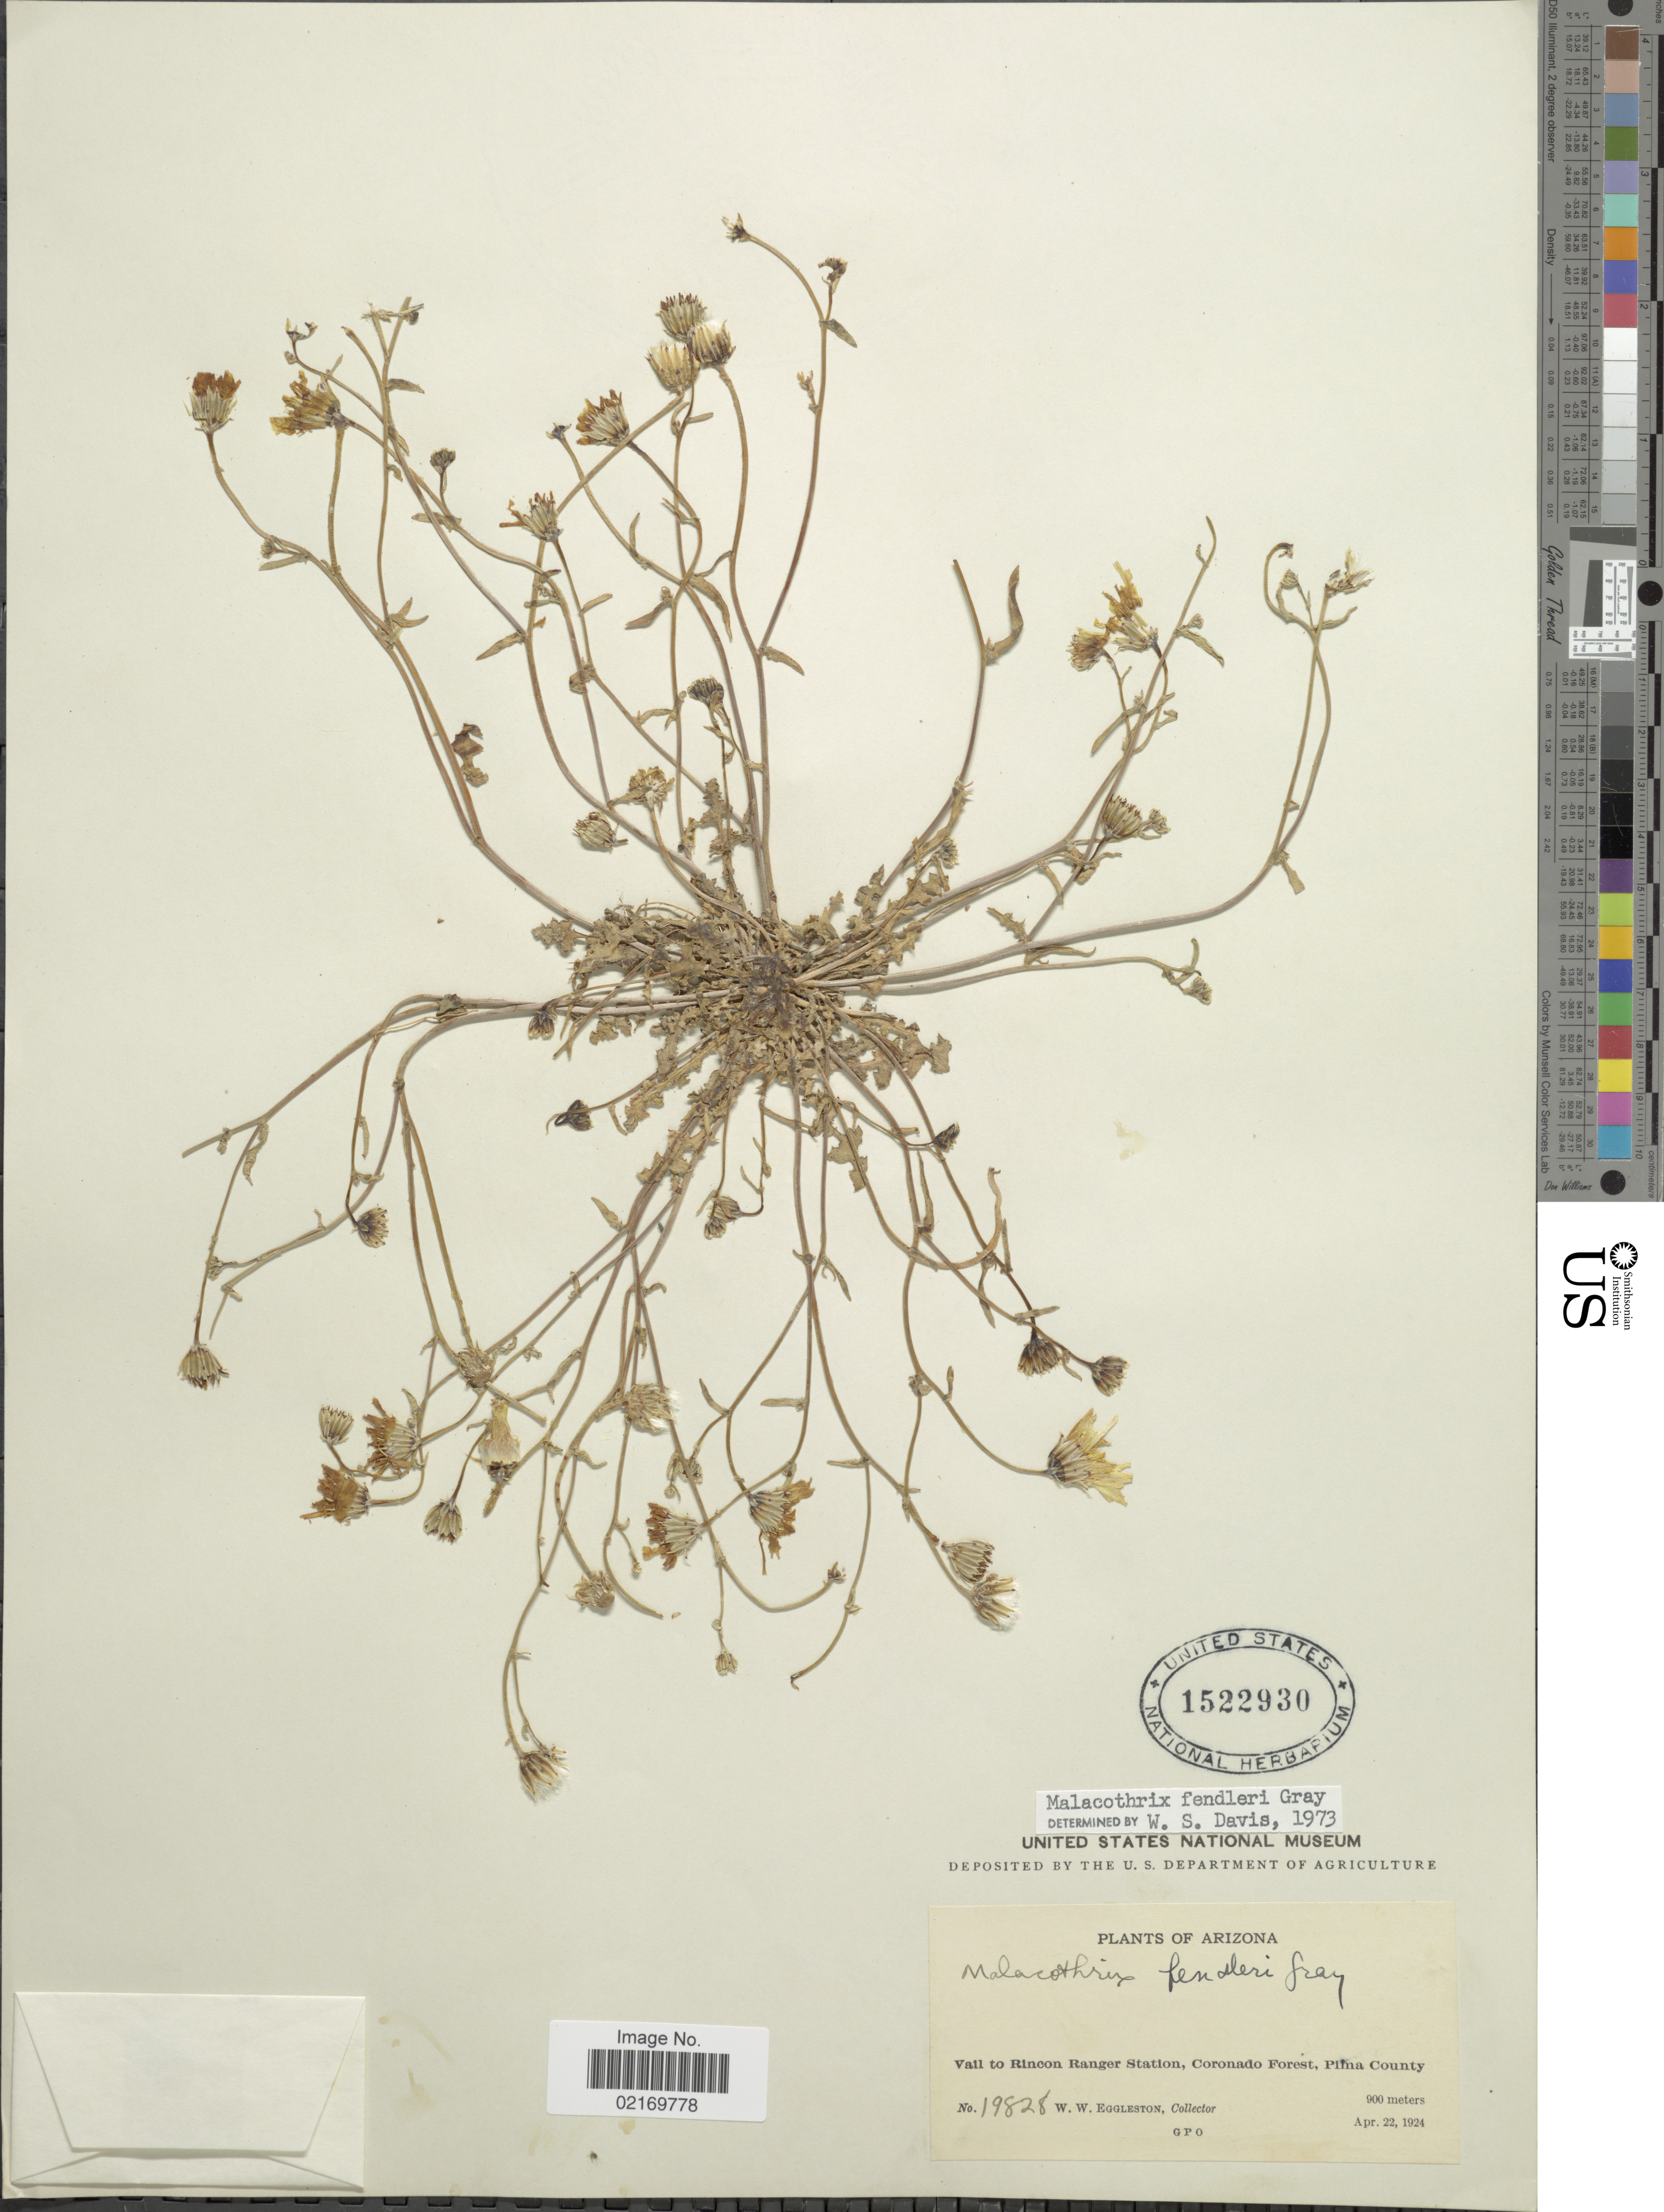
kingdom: Plantae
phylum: Tracheophyta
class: Magnoliopsida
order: Asterales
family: Asteraceae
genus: Malacothrix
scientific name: Malacothrix fendleri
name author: A. Gray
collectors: W. W. Eggleston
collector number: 19828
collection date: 1924-04-22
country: United States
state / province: Arizona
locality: Vail to Rincon Ranger Station, Coronado Forest, Pima County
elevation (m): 900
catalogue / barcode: US 1522930